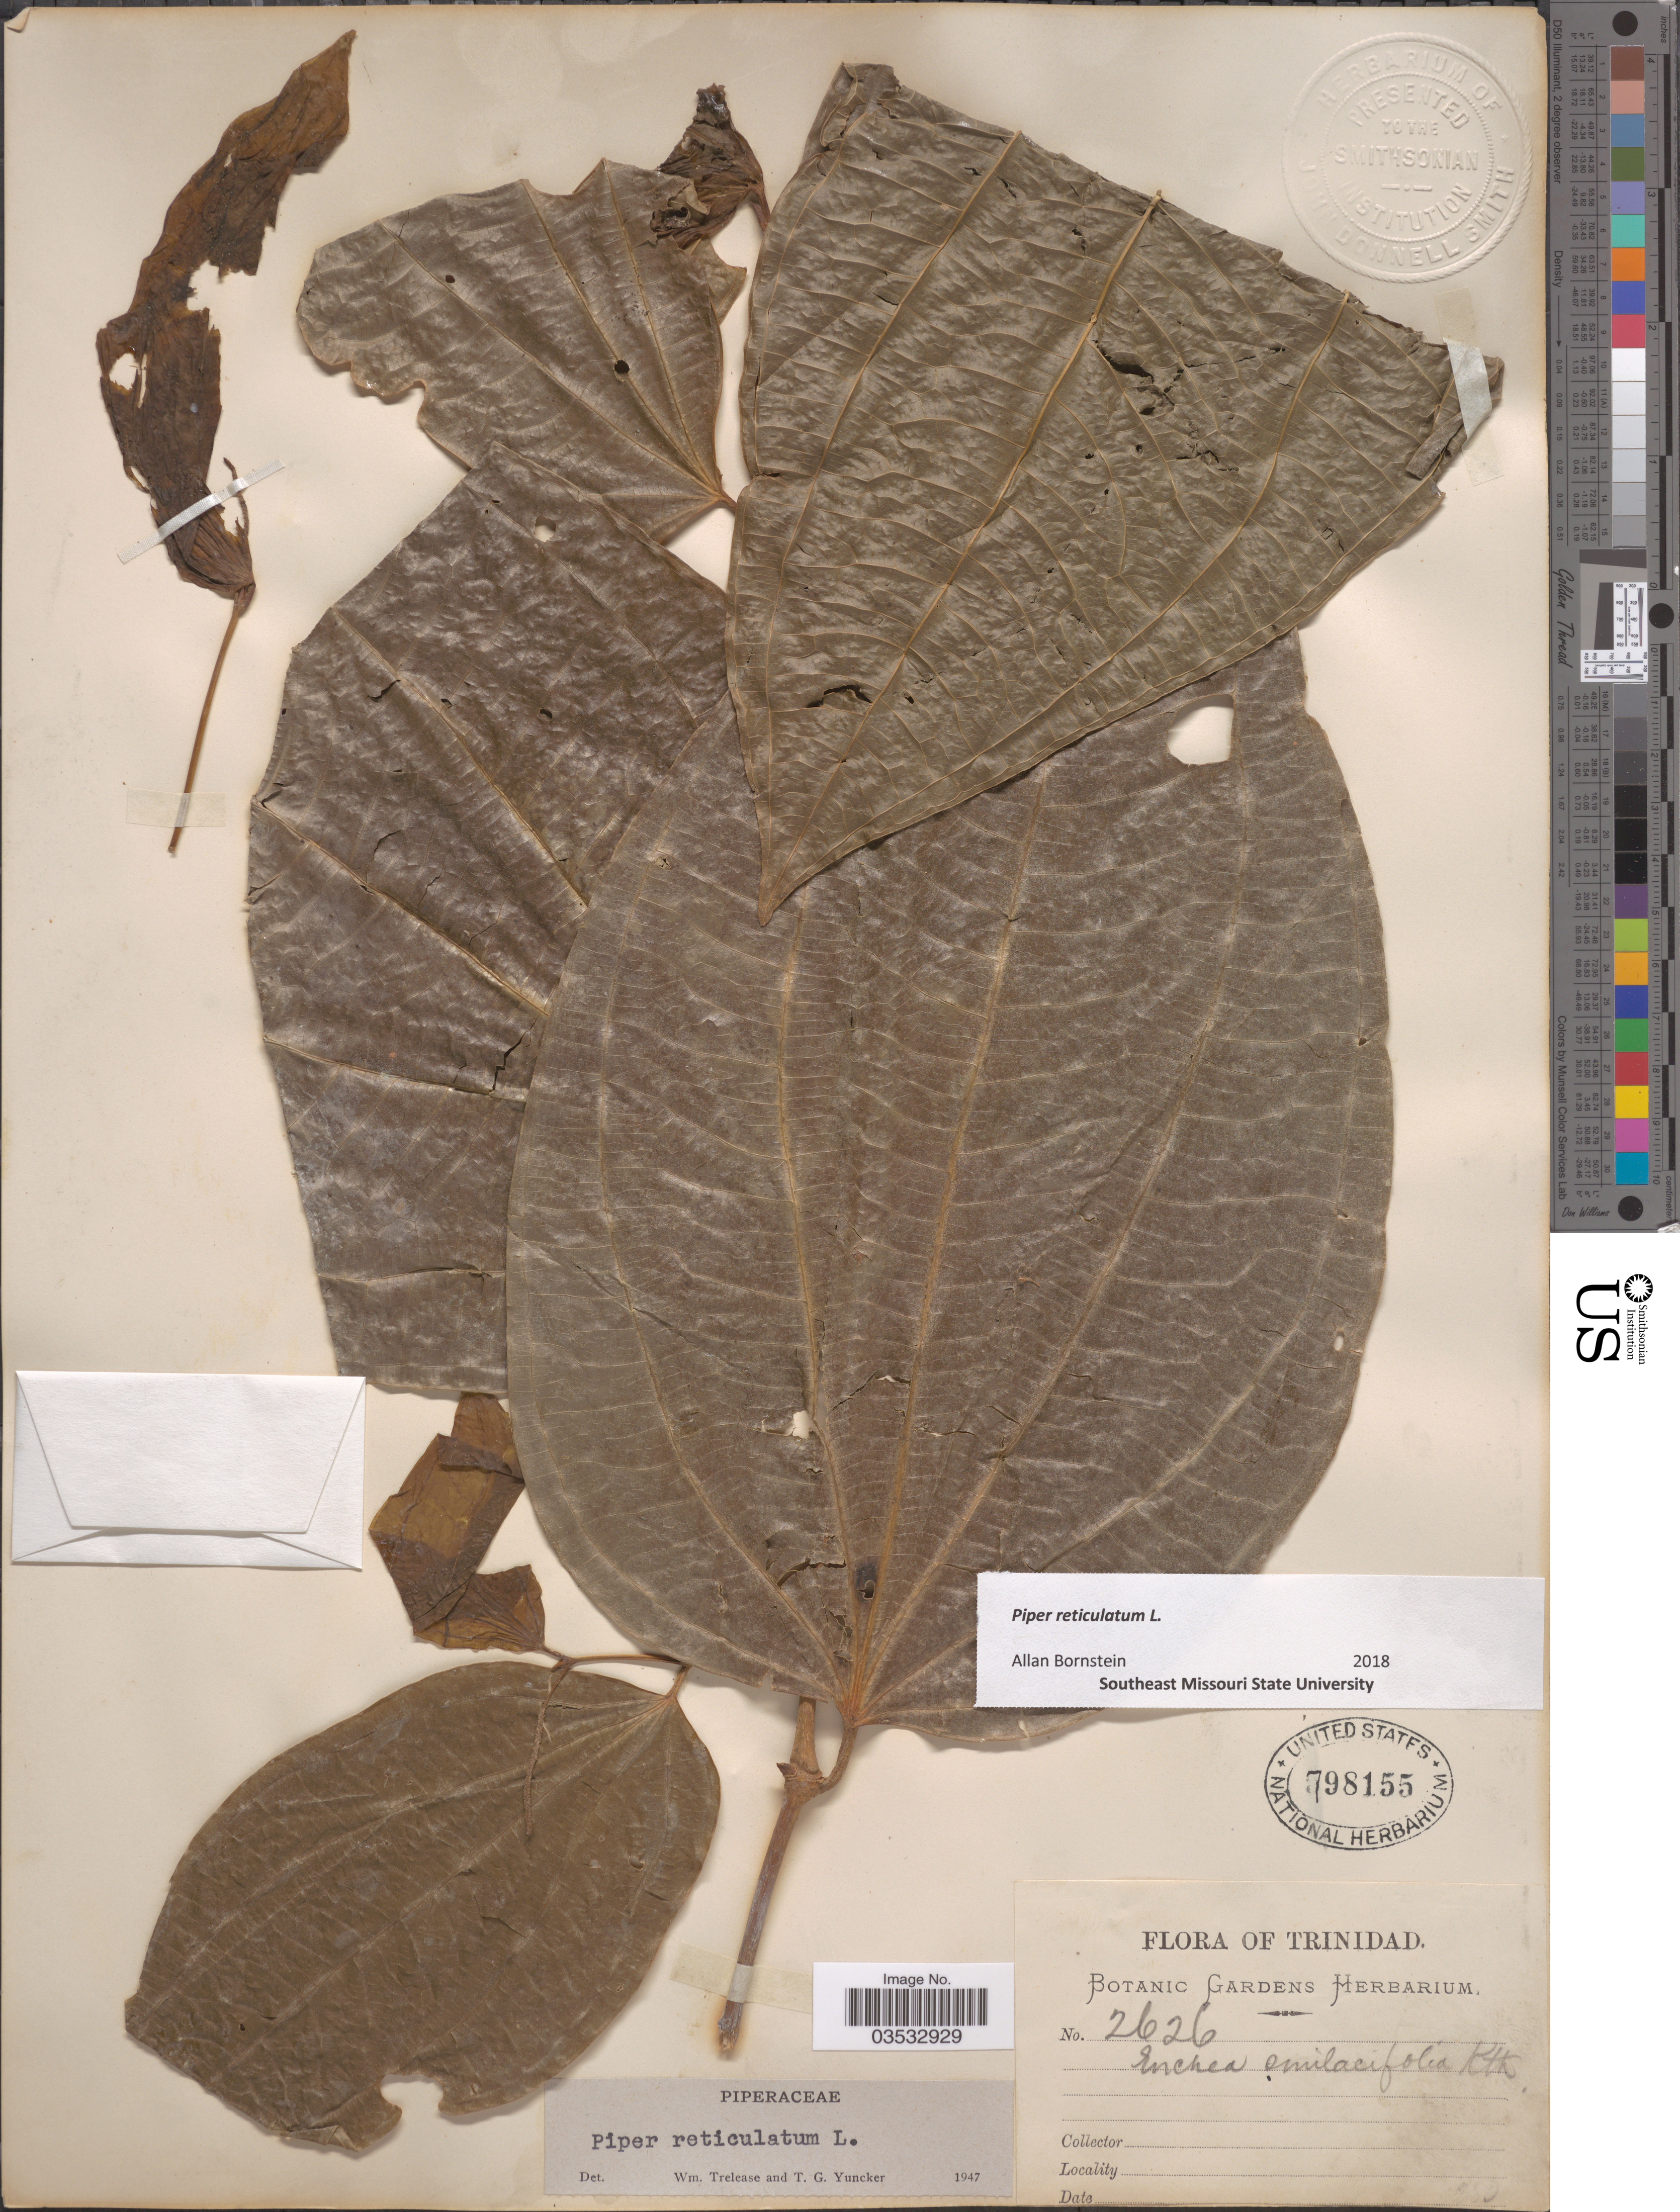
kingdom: Plantae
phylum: Tracheophyta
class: Magnoliopsida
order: Piperales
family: Piperaceae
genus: Piper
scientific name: Piper reticulatum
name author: L.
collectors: ex herb. Botanic Gardens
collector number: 2626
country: Trinidad and Tobago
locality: Trinidad.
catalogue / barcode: US 798155